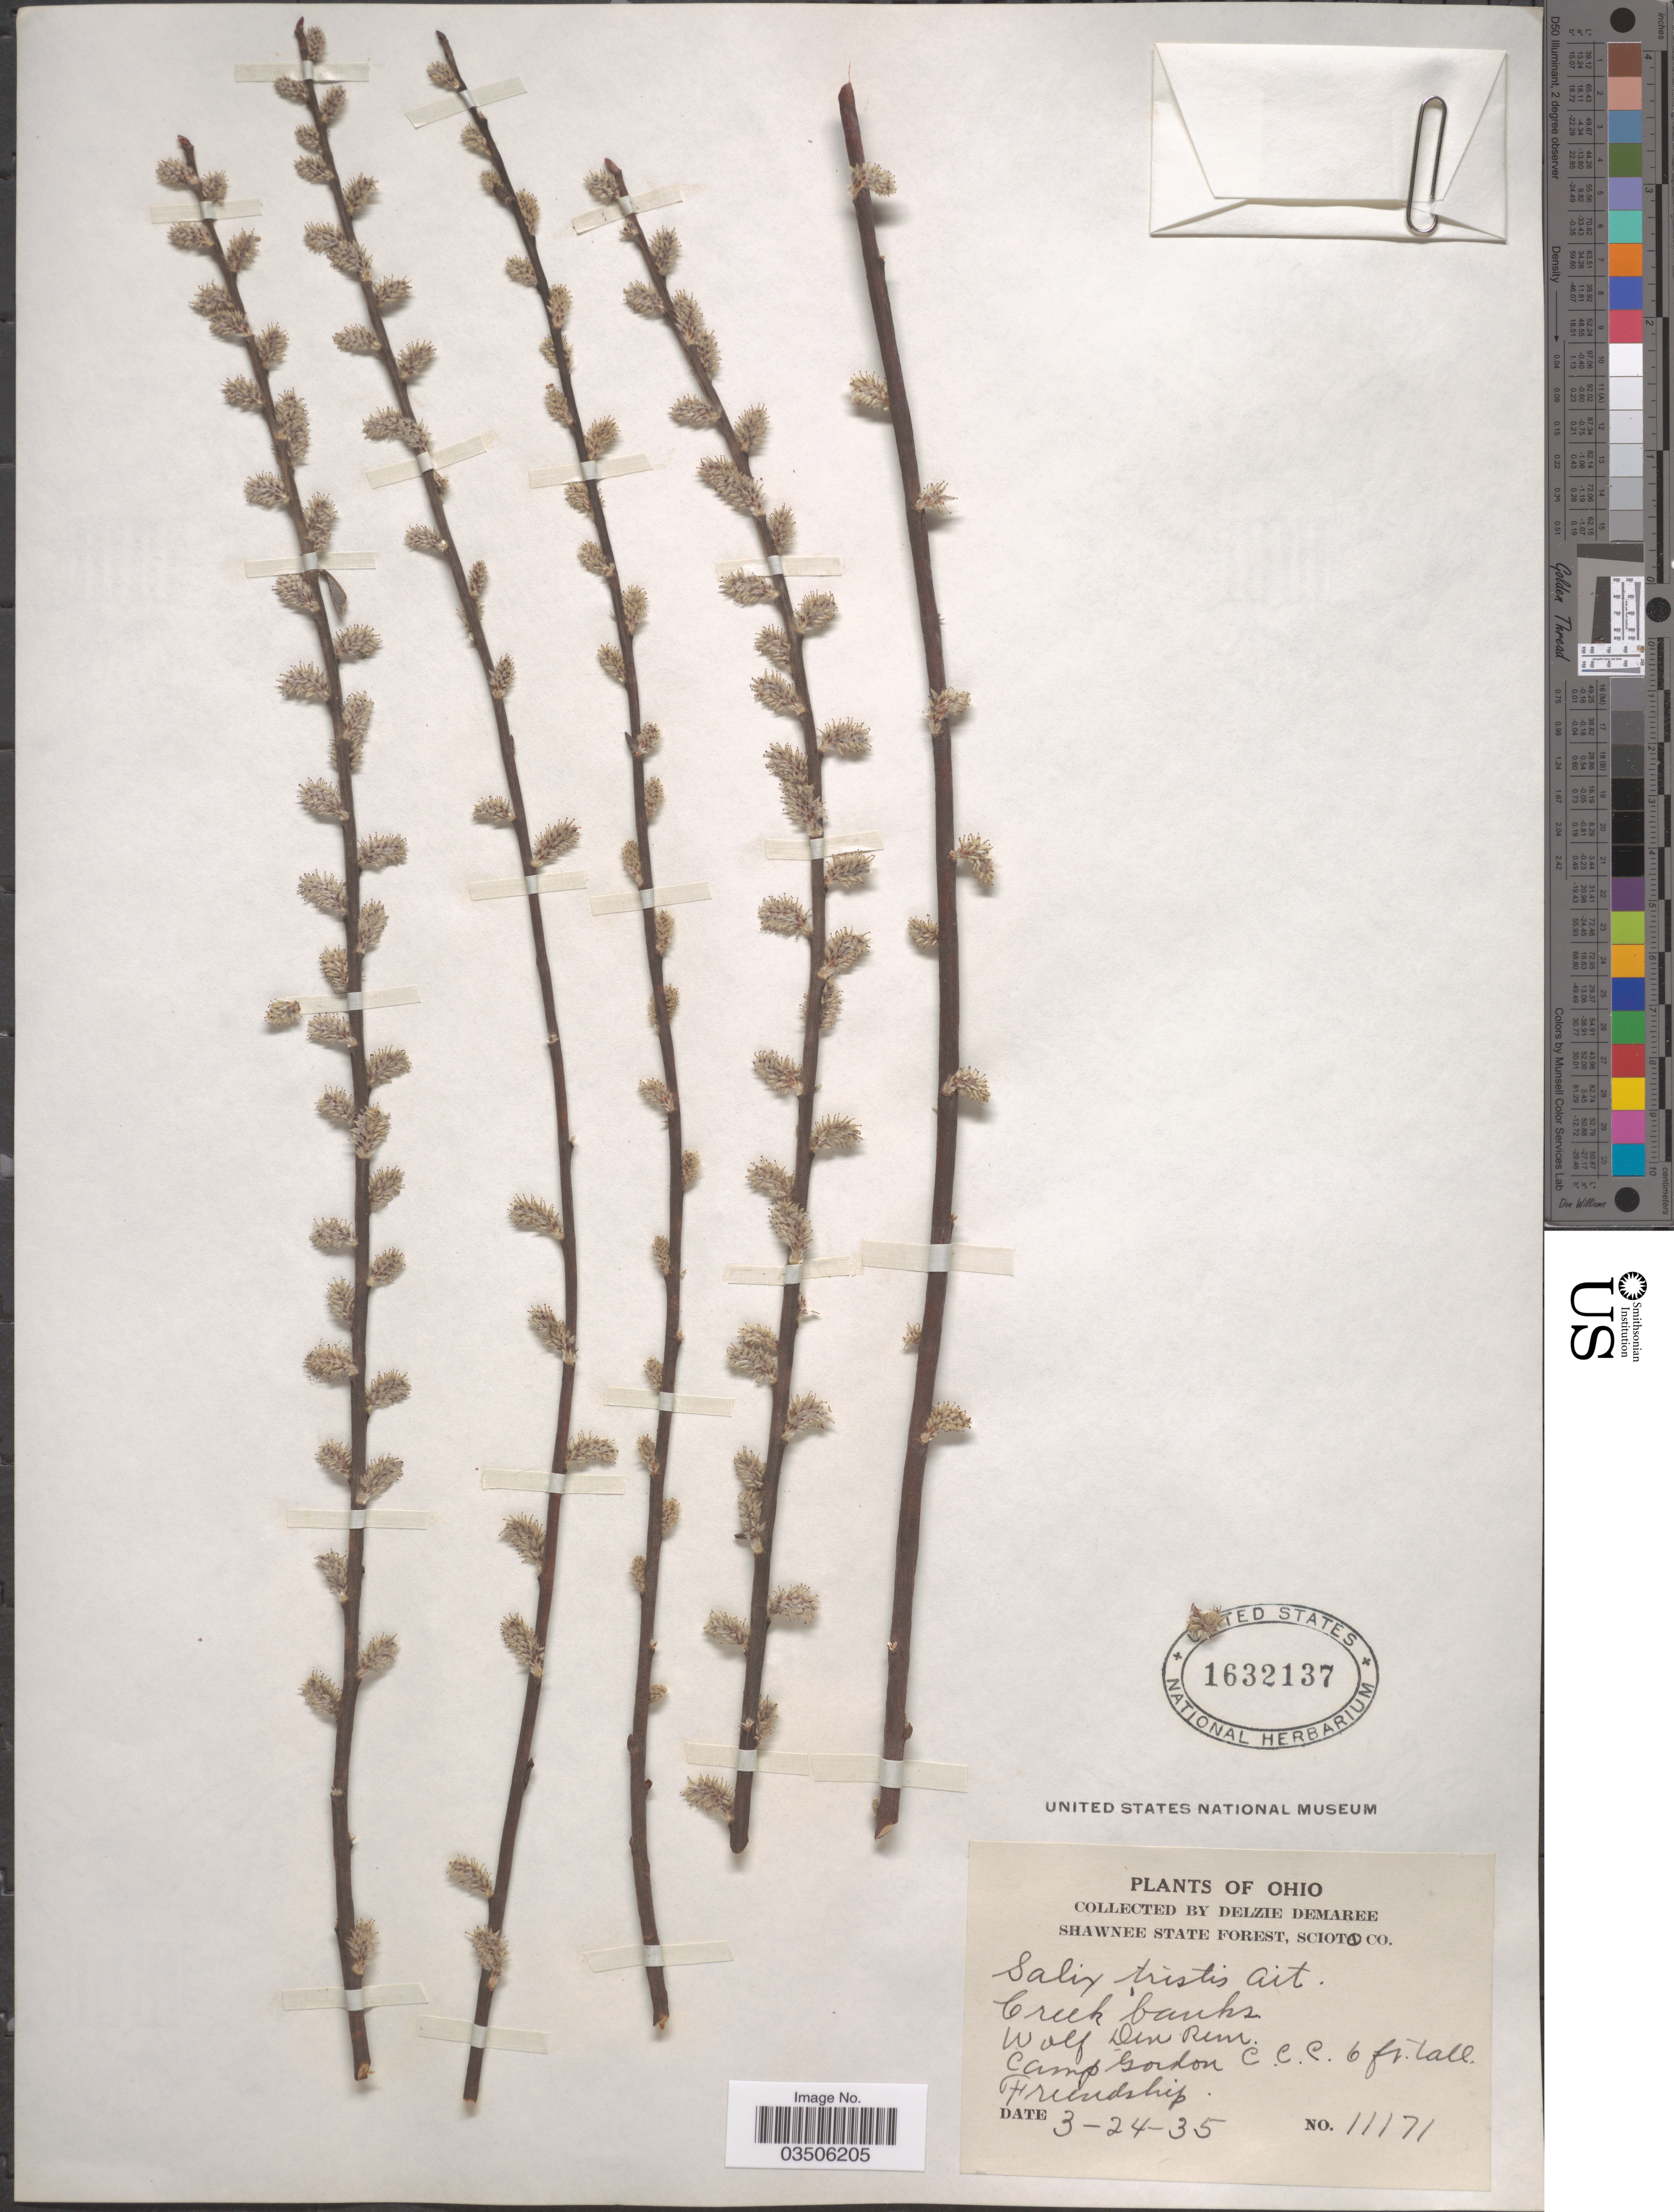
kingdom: Plantae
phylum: Tracheophyta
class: Magnoliopsida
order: Malpighiales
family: Salicaceae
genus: Salix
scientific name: Salix tristis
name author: Aiton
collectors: D. Demaree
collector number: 11171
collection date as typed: Transcribed d/m/y: 24/3/35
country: United States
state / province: Ohio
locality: Shawnee State Forest, Scioto Co. Wolf Den Run. Camp Gordon C.C.C. Friendship.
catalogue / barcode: US 1632137